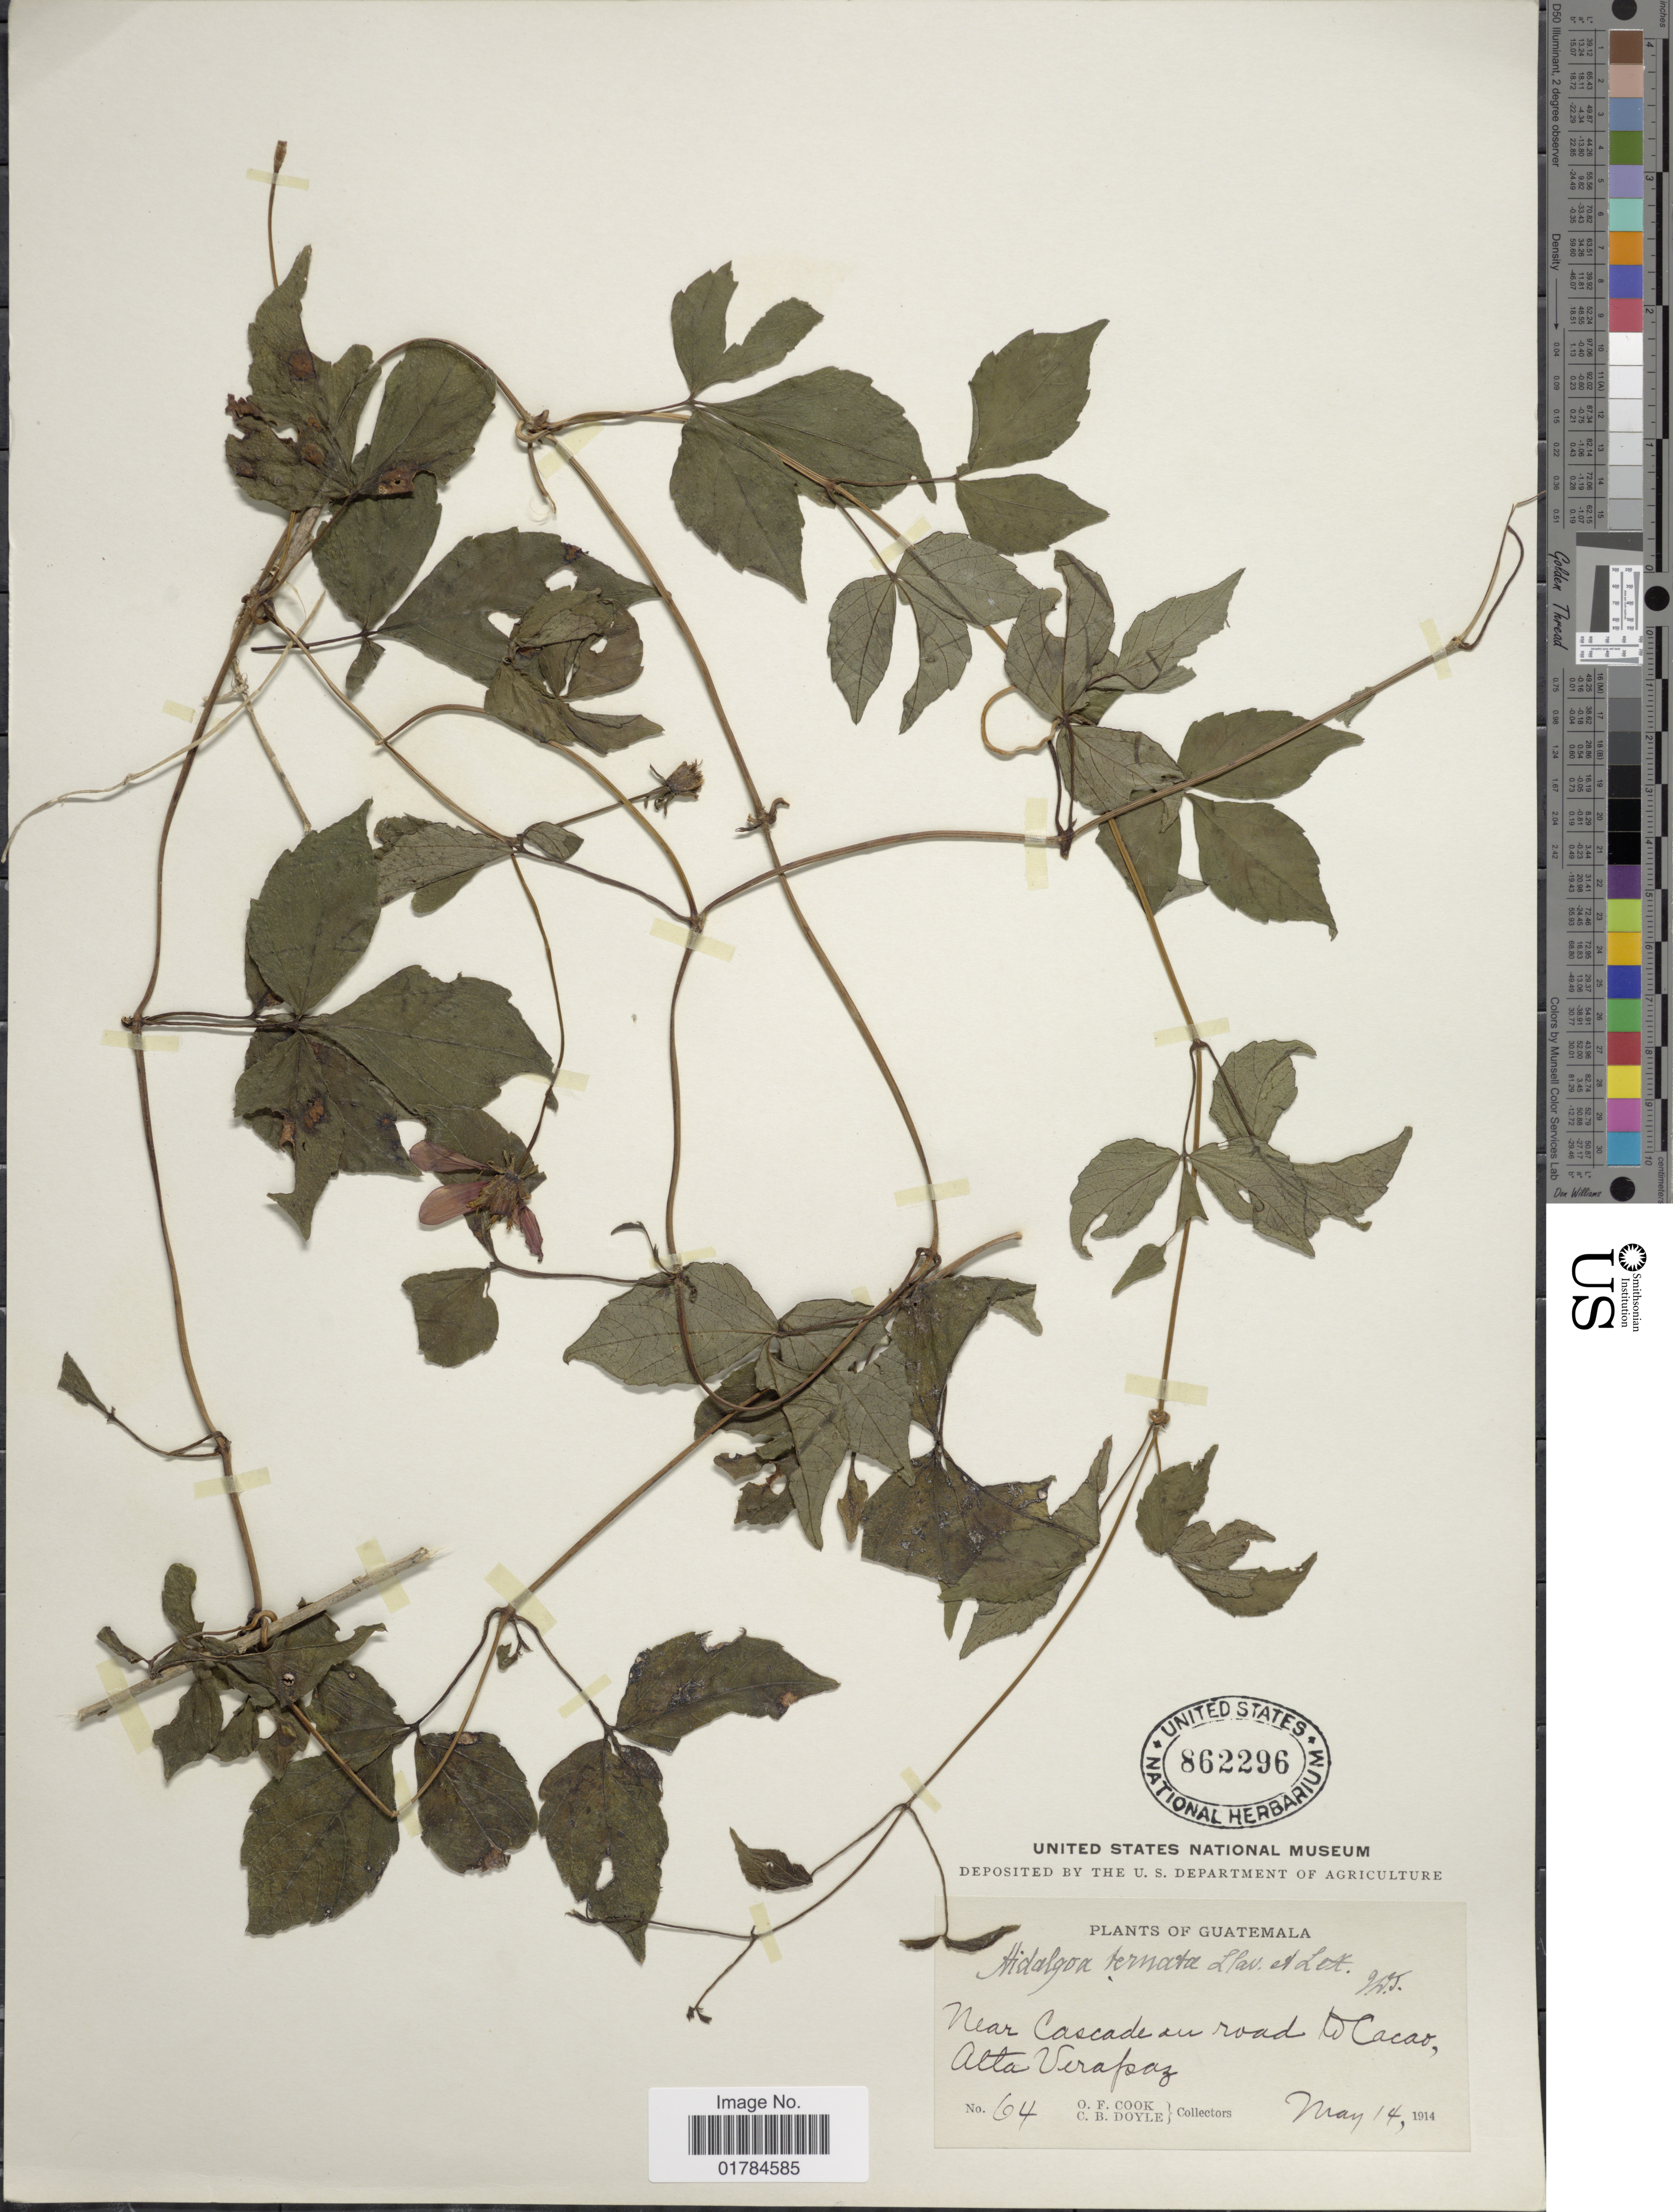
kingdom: Plantae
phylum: Tracheophyta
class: Magnoliopsida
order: Asterales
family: Asteraceae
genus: Hidalgoa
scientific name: Hidalgoa ternata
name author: La Llave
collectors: O. F. Cook & C. Doyle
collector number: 64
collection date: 1914-05-14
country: Guatemala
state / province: Alta Verapaz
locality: Near Cascade on road D Cacao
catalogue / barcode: US 862296